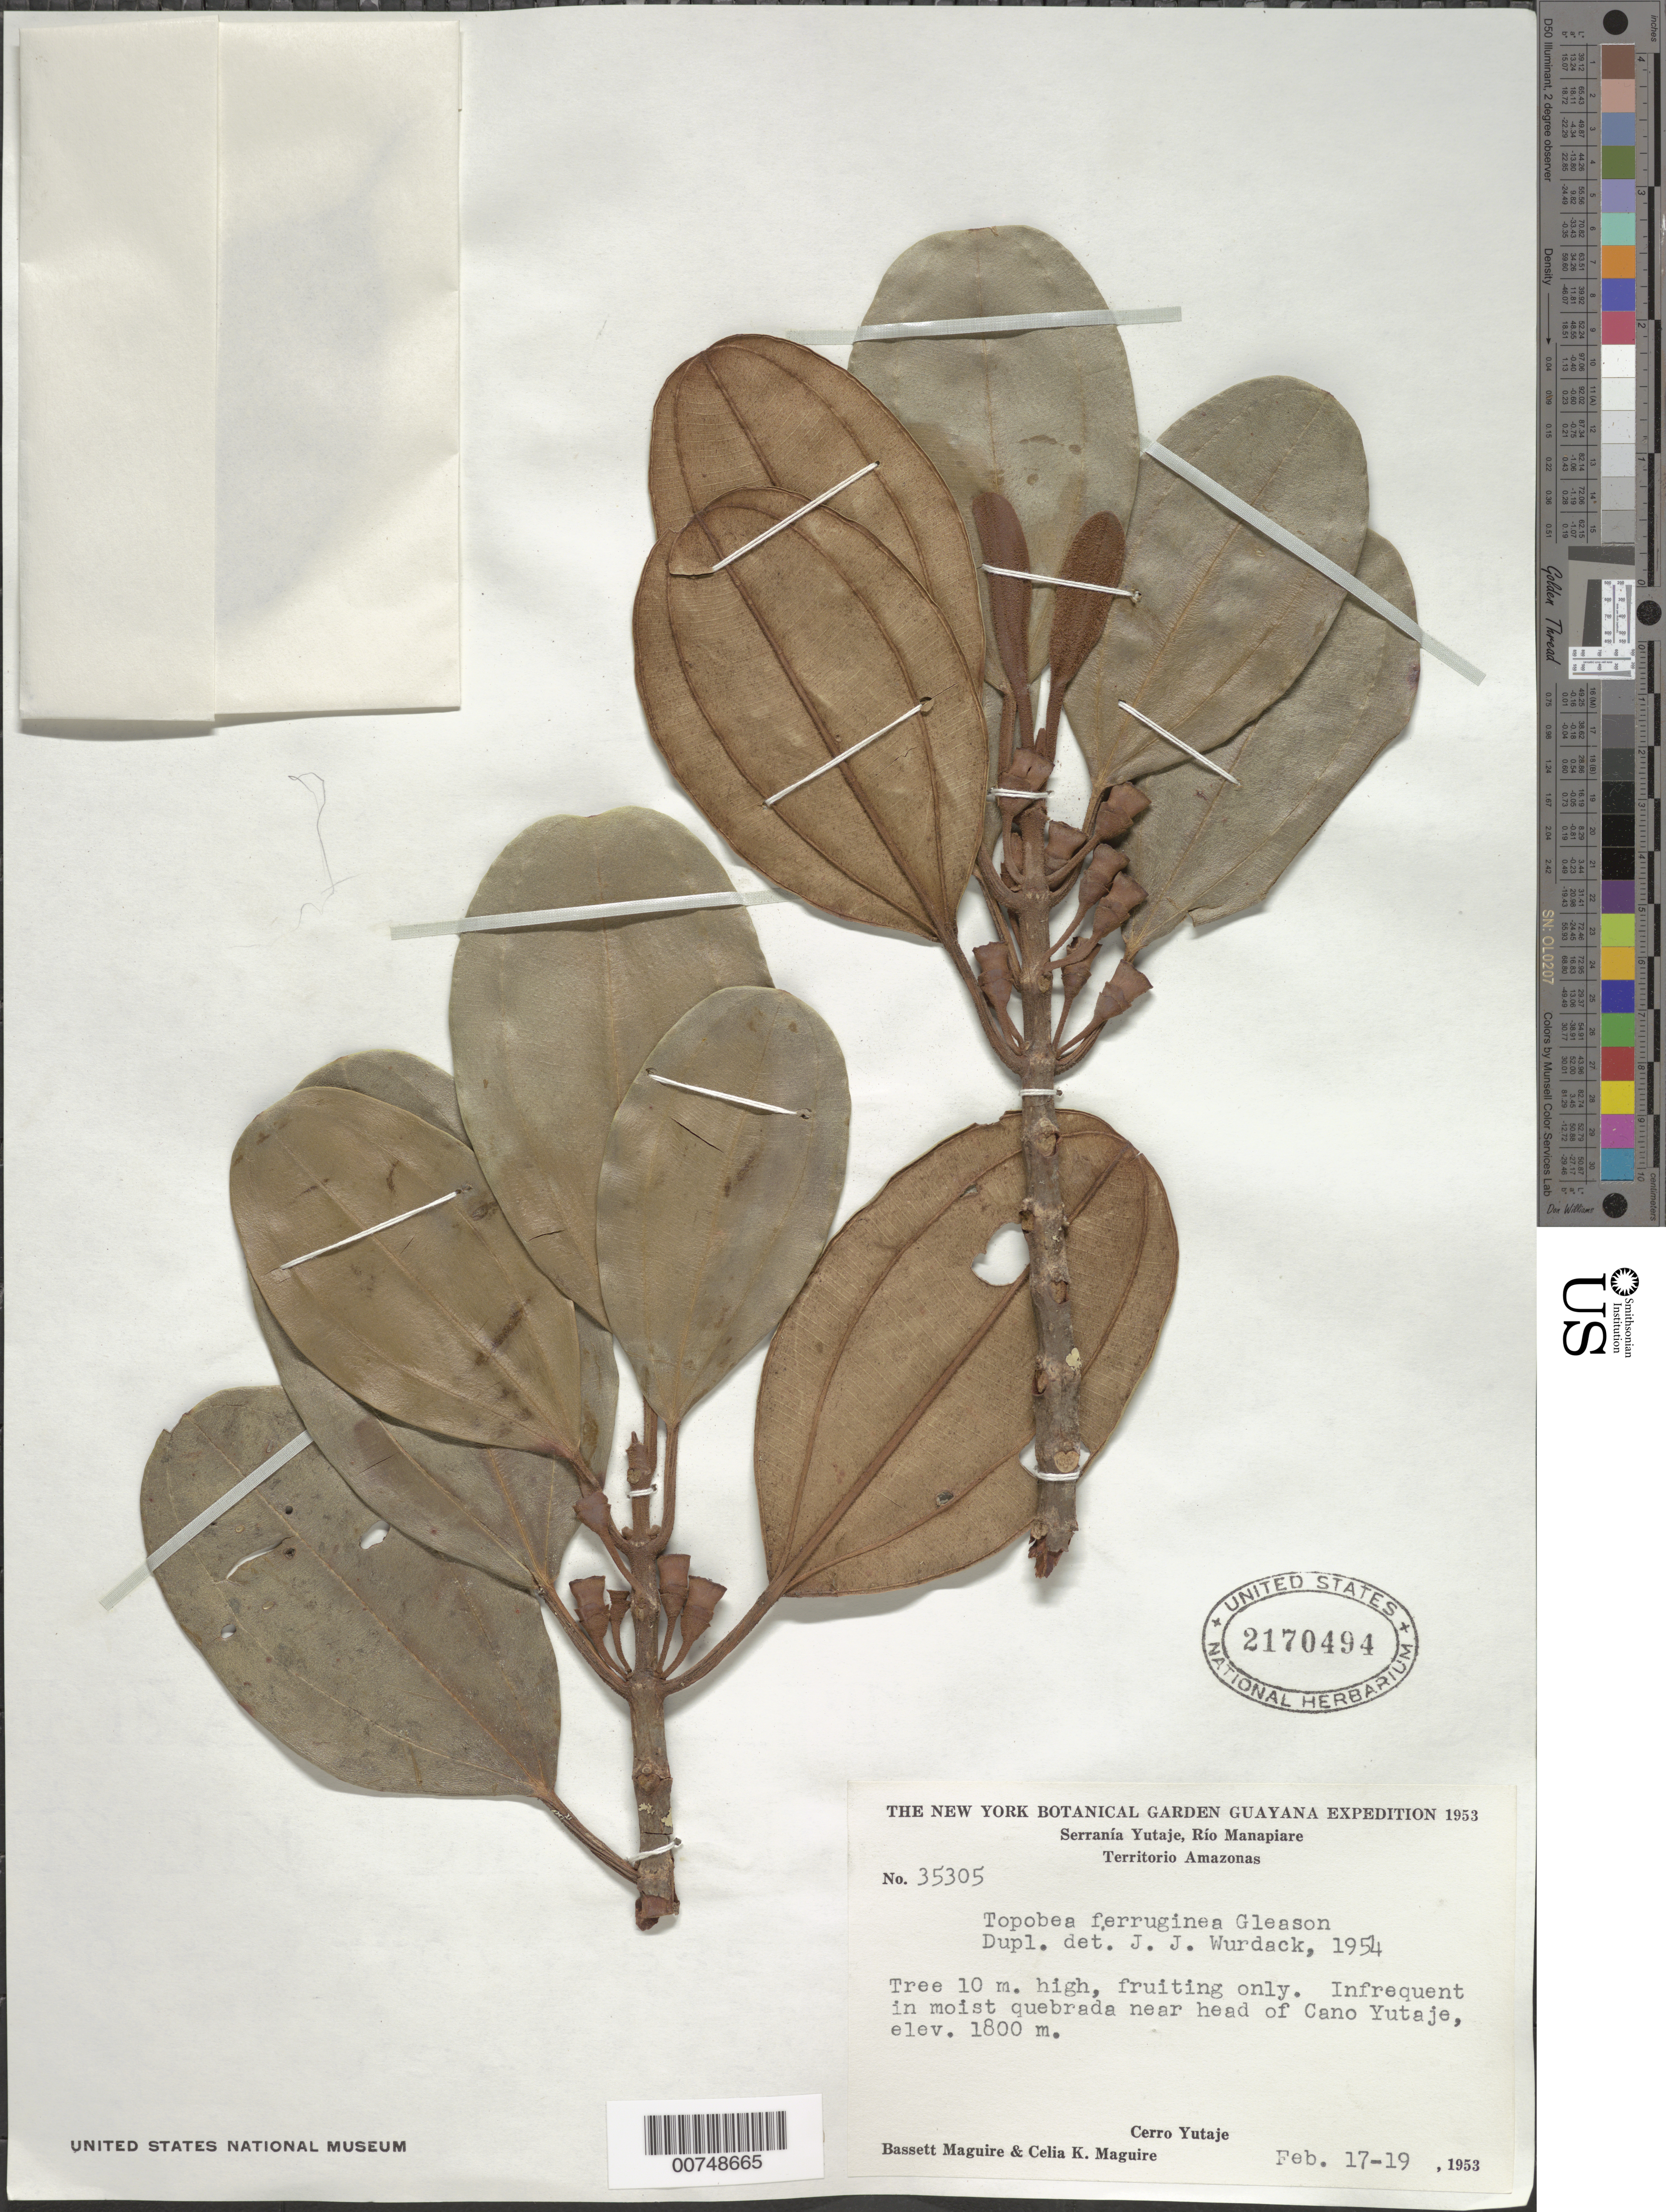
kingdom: Plantae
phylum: Tracheophyta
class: Magnoliopsida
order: Myrtales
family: Melastomataceae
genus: Topobea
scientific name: Topobea ferruginea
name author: Gleason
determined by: Wurdack, John J., (US), US (UNITED STATES)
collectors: B. Maguire & C. K. Maguire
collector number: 35305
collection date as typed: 17-Feb-53 to 19-Feb-53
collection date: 1953-02-17/1953-02-19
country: Venezuela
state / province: Amazonas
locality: Serranía Yutajé, Río Manapiare, near head of Caño Yutajé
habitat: Moist quebrada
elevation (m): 1800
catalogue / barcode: US 2170494